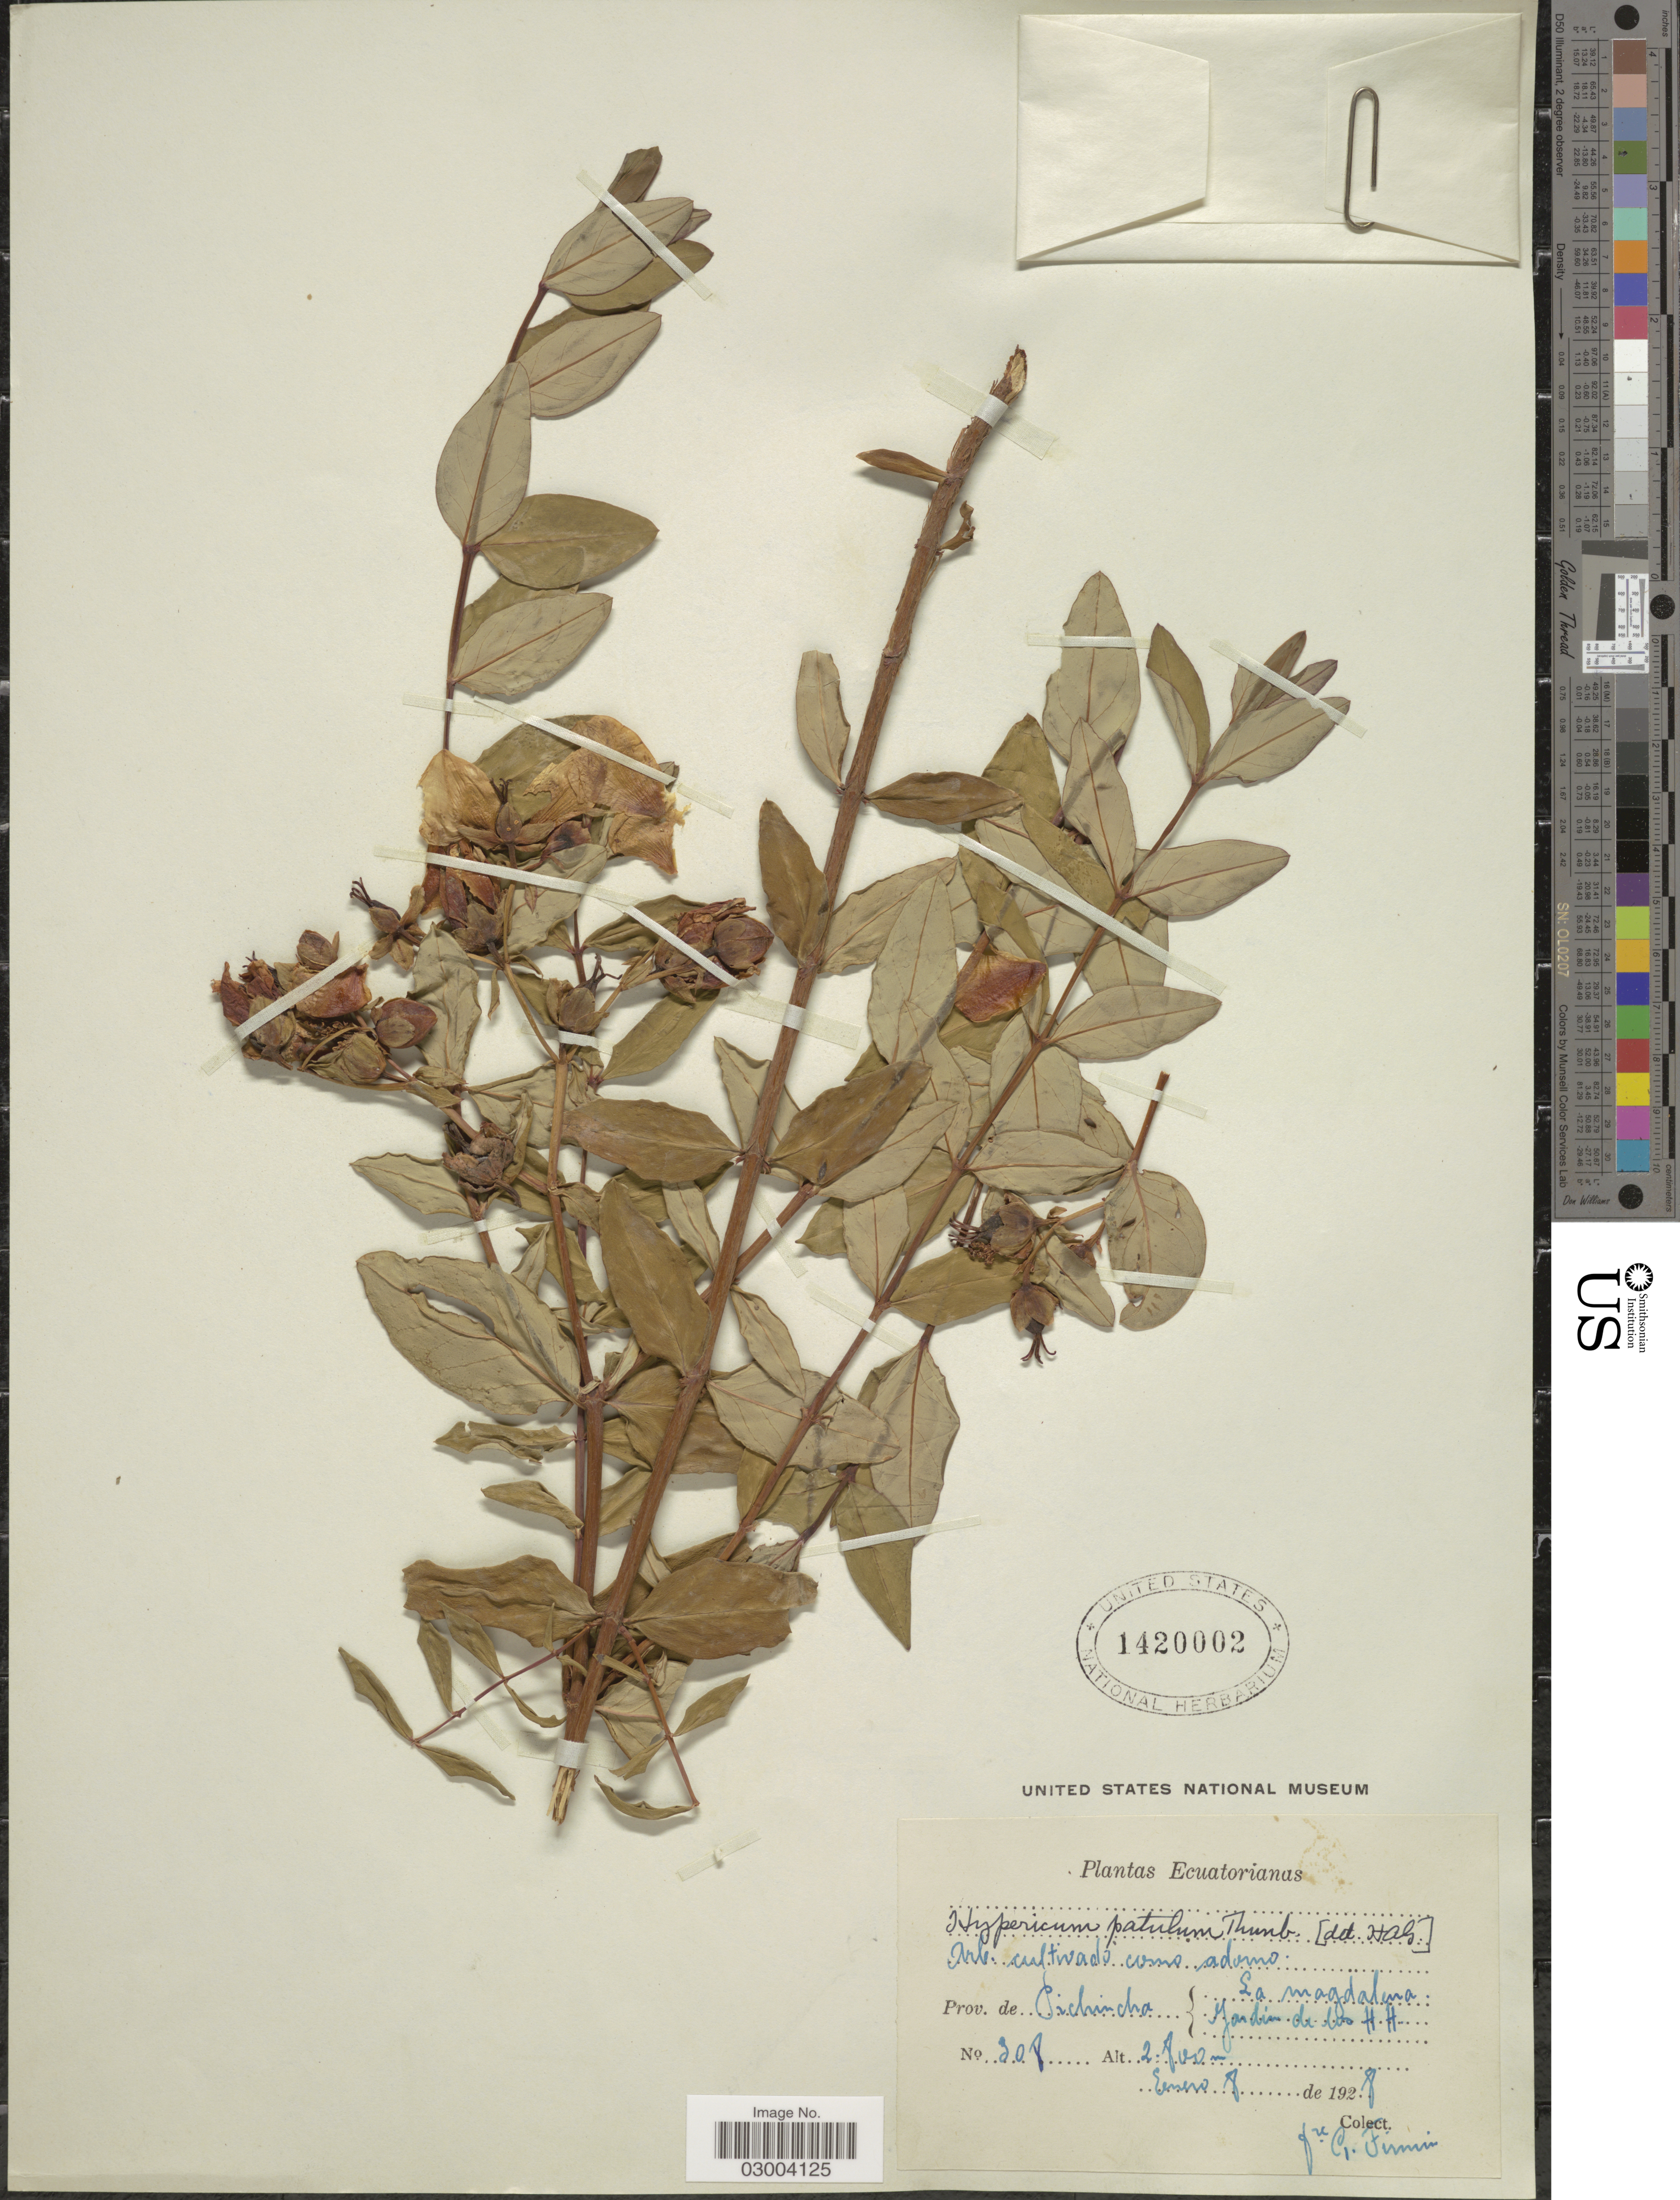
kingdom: Plantae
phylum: Tracheophyta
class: Magnoliopsida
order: Malpighiales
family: Hypericaceae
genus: Hypericum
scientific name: Hypericum patulum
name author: Thunb.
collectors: F. Firmin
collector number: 308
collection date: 1928-01-08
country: Ecuador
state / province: Pichincha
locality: La Magdalena, Jardim de las H.H.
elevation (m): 2800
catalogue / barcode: US 1420002